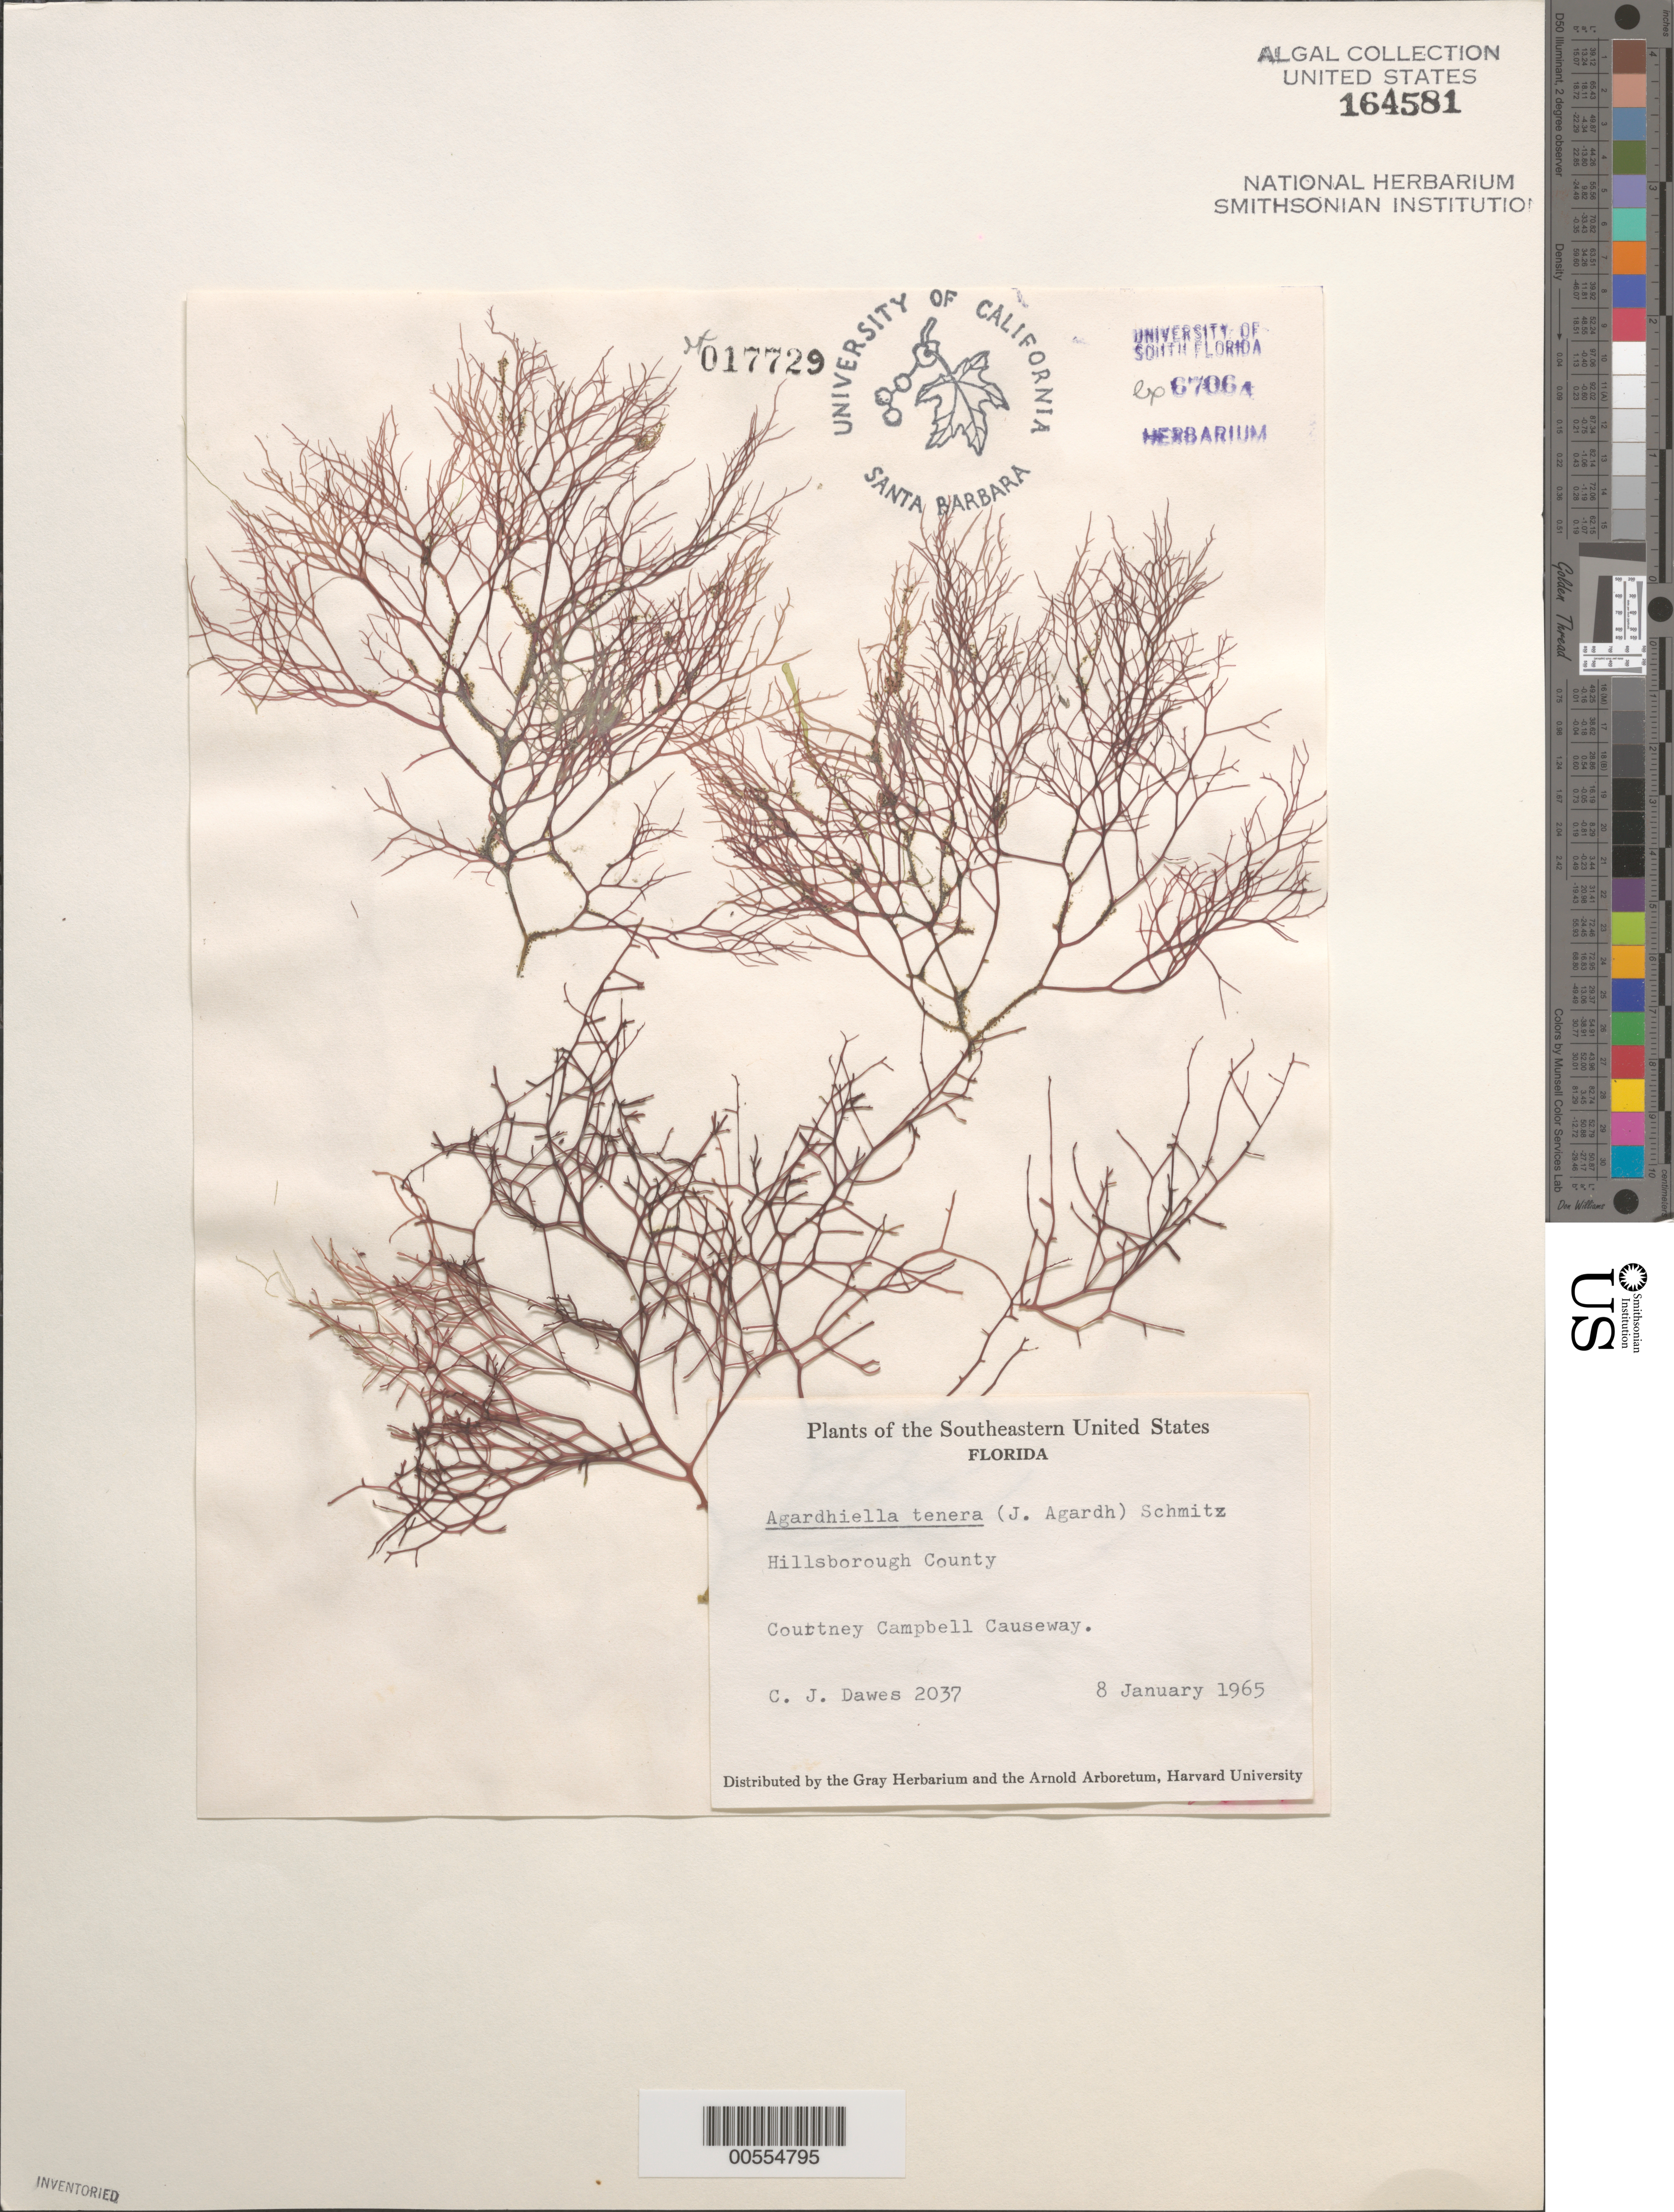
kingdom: Plantae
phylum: Rhodophyta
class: Florideophyceae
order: Gigartinales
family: Solieriaceae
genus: Agardhiella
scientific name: Agardhiella tenera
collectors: C. Dawes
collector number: Cjd 2037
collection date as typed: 08 Jan 1965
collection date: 1965-01-08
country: United States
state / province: Florida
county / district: Hillsborough County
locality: Courtney Campbell Causeway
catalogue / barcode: US 164581